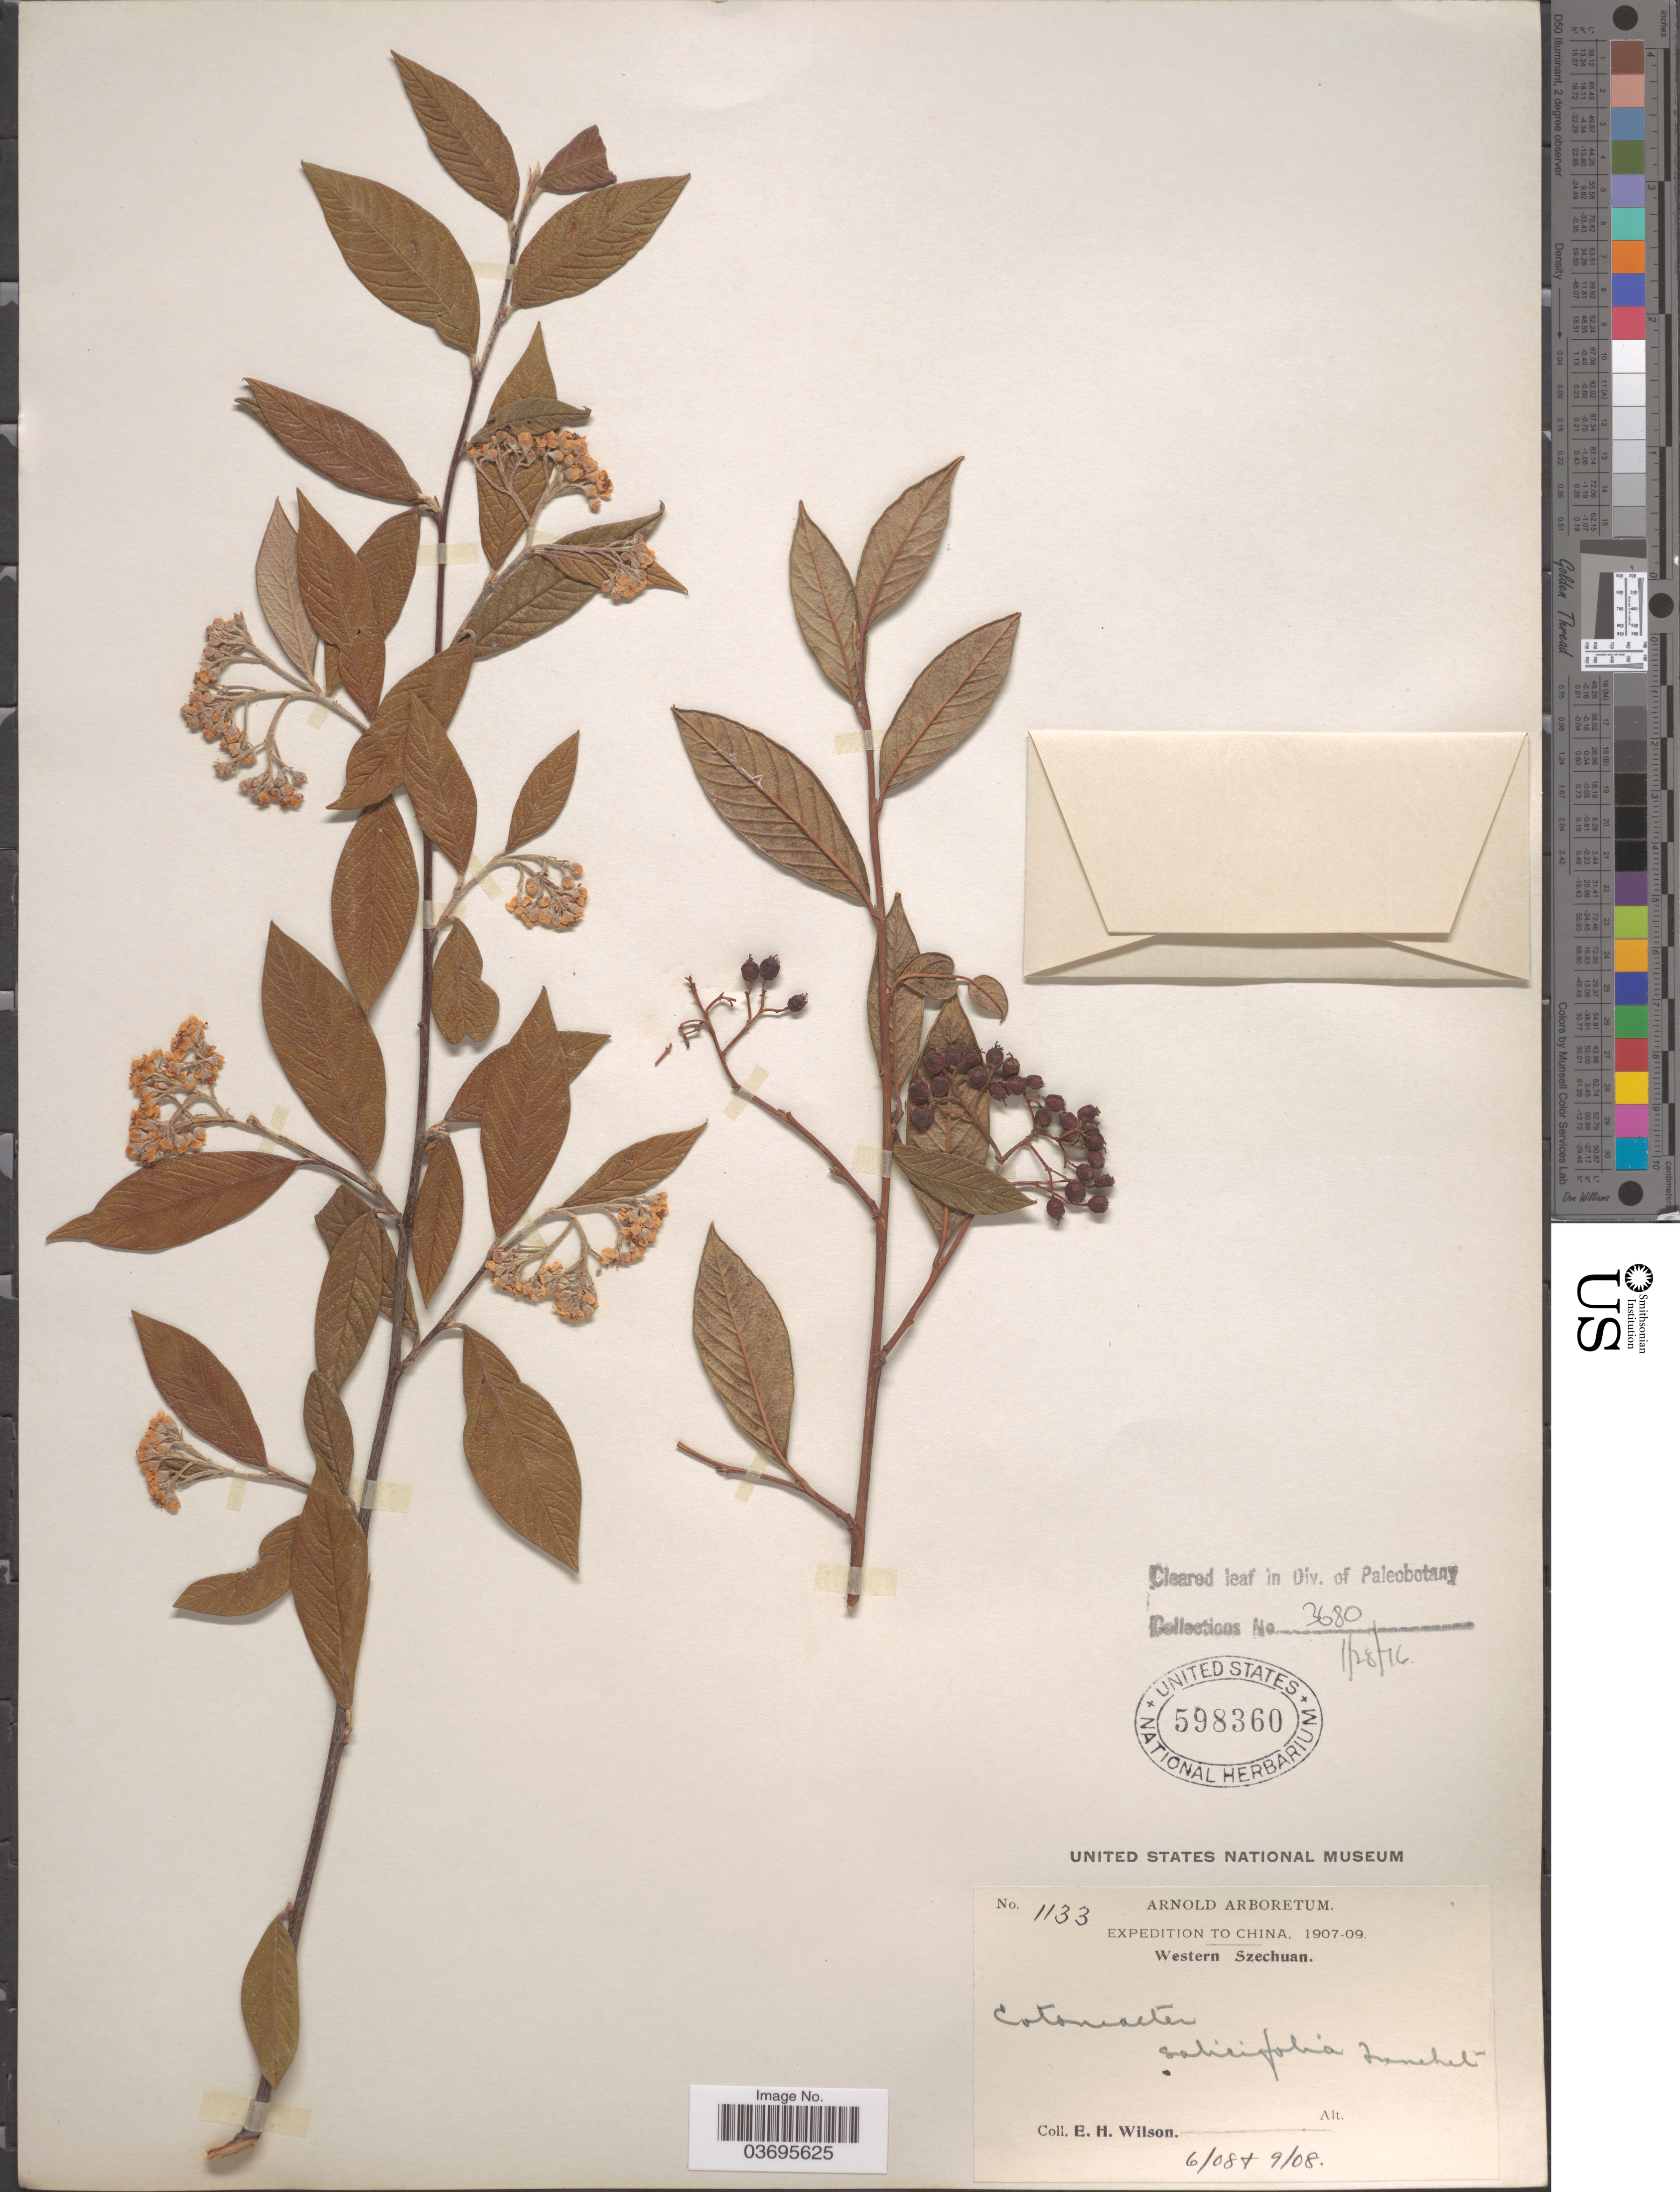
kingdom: Plantae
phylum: Tracheophyta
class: Magnoliopsida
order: Rosales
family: Rosaceae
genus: Cotoneaster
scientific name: Cotoneaster salicifolius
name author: Franch.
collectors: E. Wilson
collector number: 1133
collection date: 1908-06/1908-09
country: China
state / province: Sichuan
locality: Western Szechuan.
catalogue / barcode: US 598360